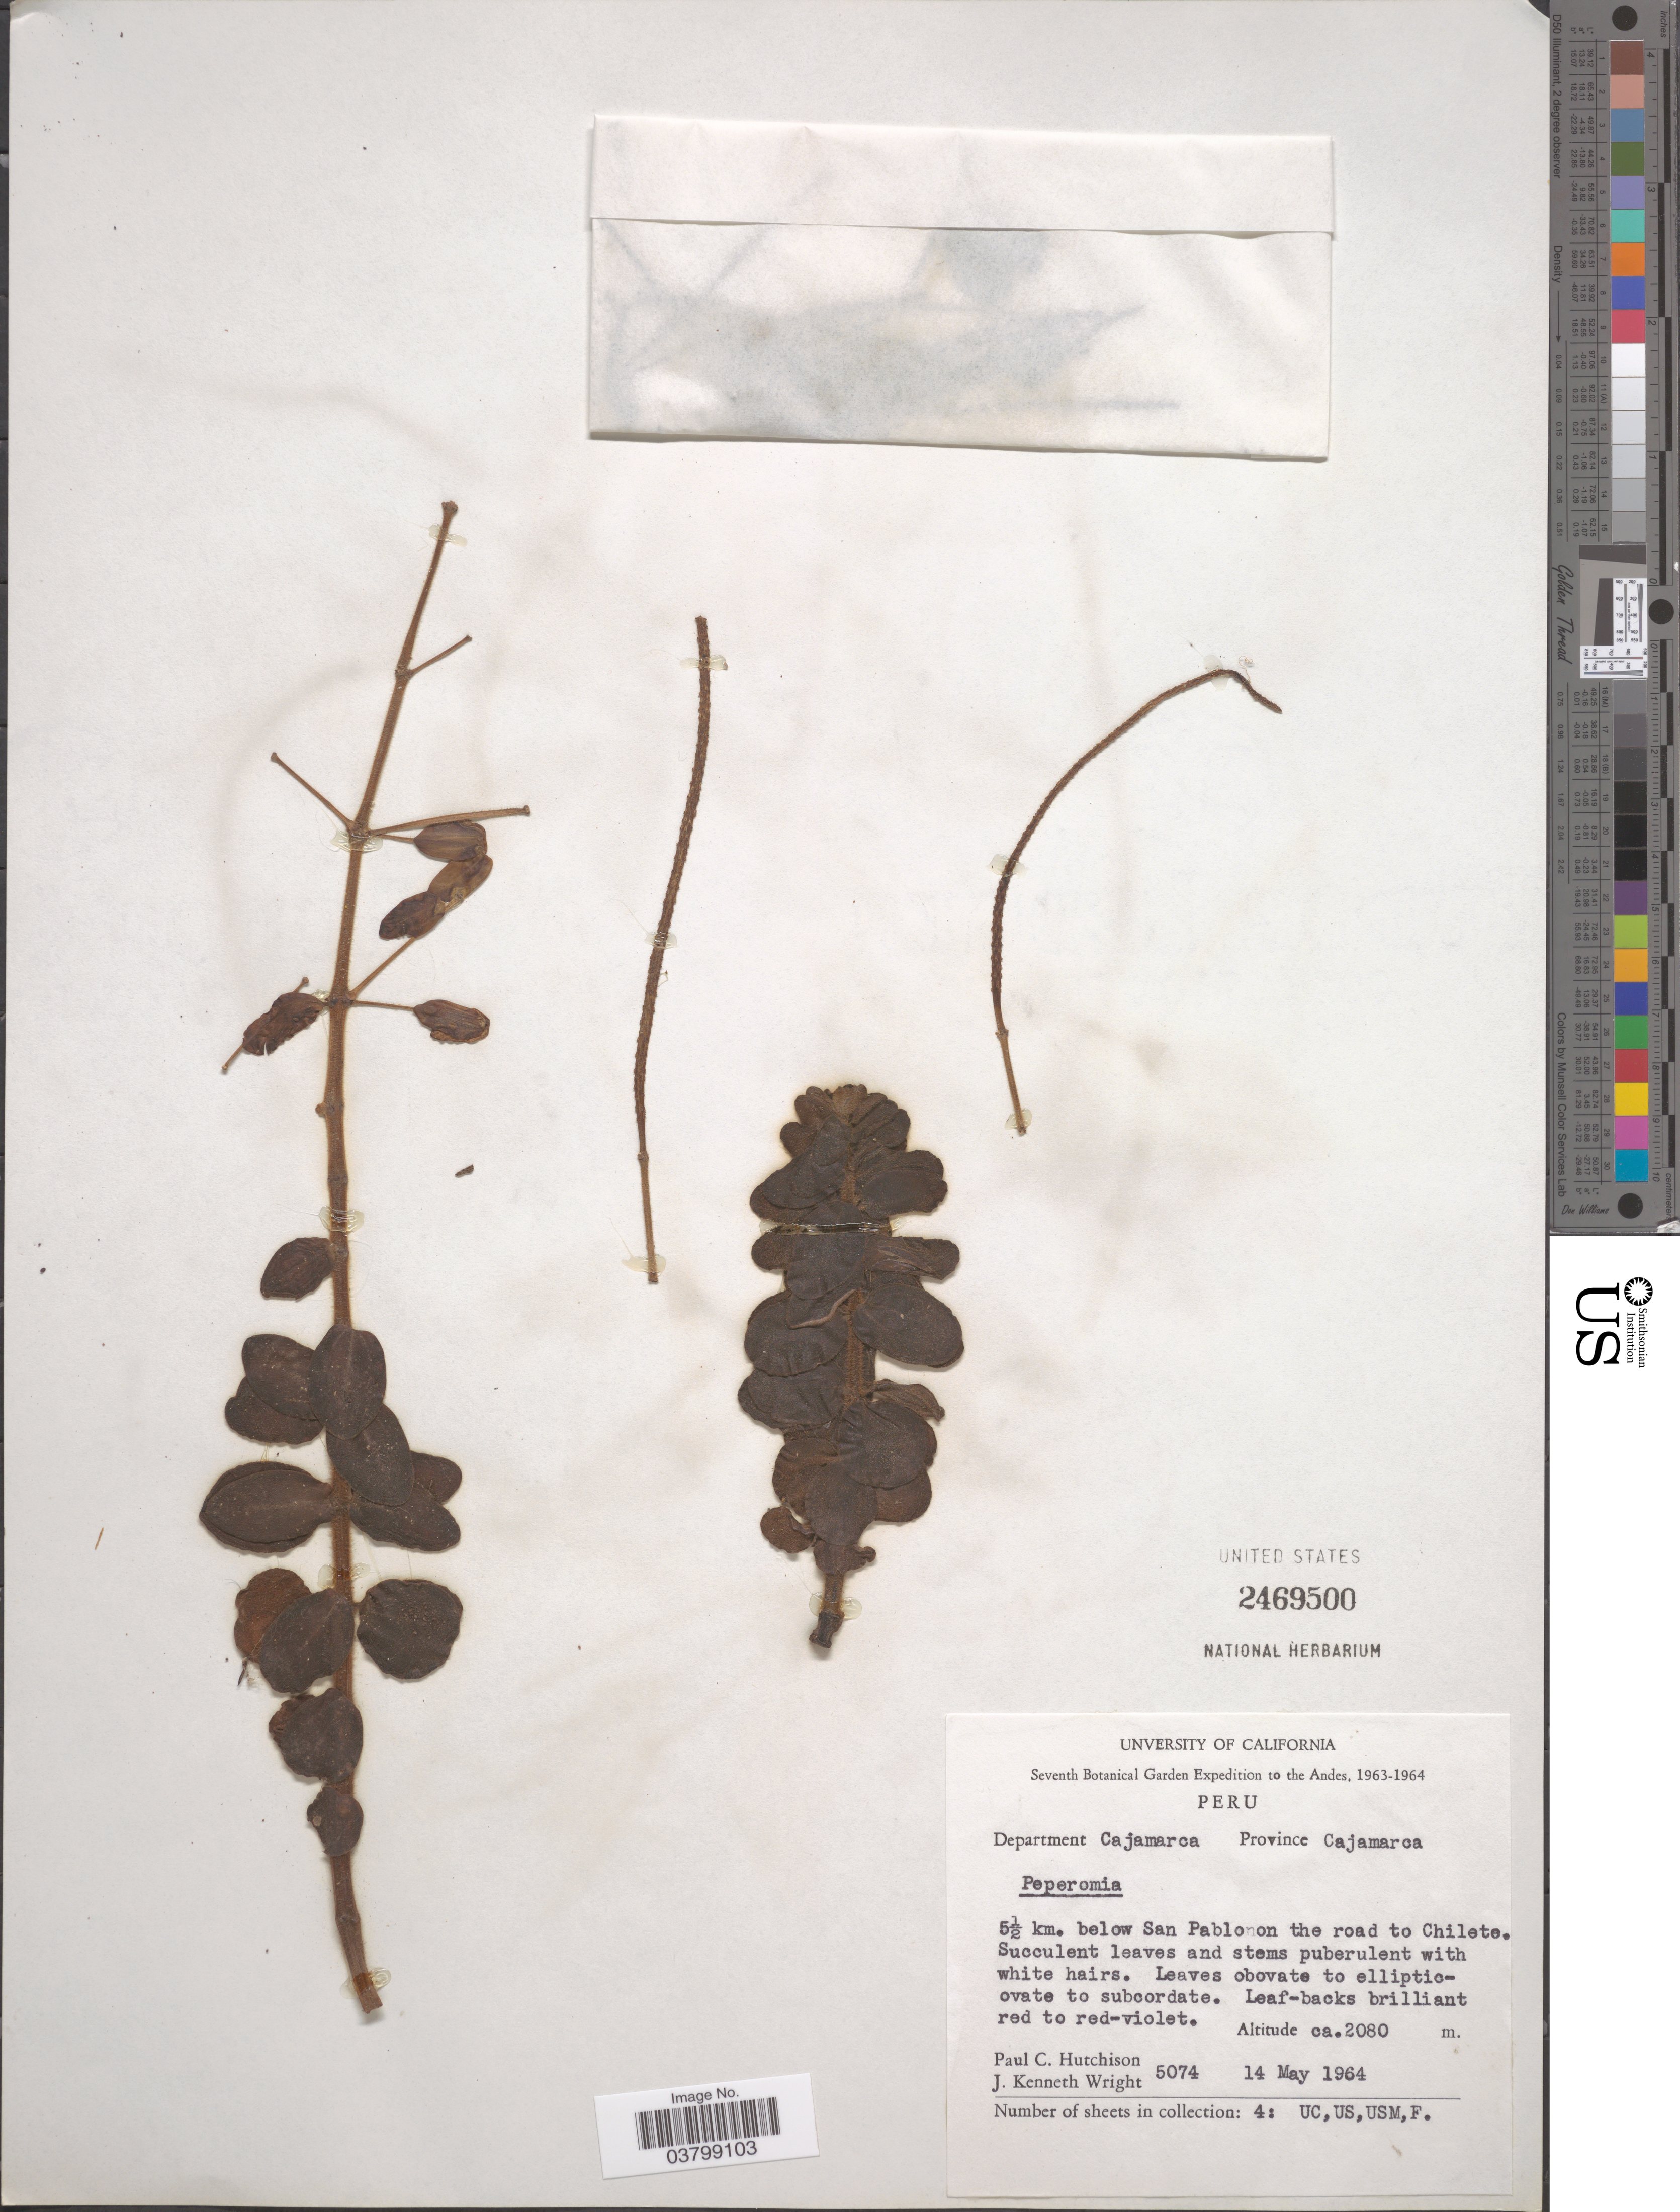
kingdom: Plantae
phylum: Tracheophyta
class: Magnoliopsida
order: Piperales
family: Piperaceae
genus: Peperomia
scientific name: Peperomia sp.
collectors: P. C. Hutchison & J. K. Wright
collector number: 5074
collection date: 1964-05-14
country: Peru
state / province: Cajamarca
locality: The Andes. Department Cajamarca. 5½ km. below San Pablo on the road to Chilete.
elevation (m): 2080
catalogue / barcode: US 2469500